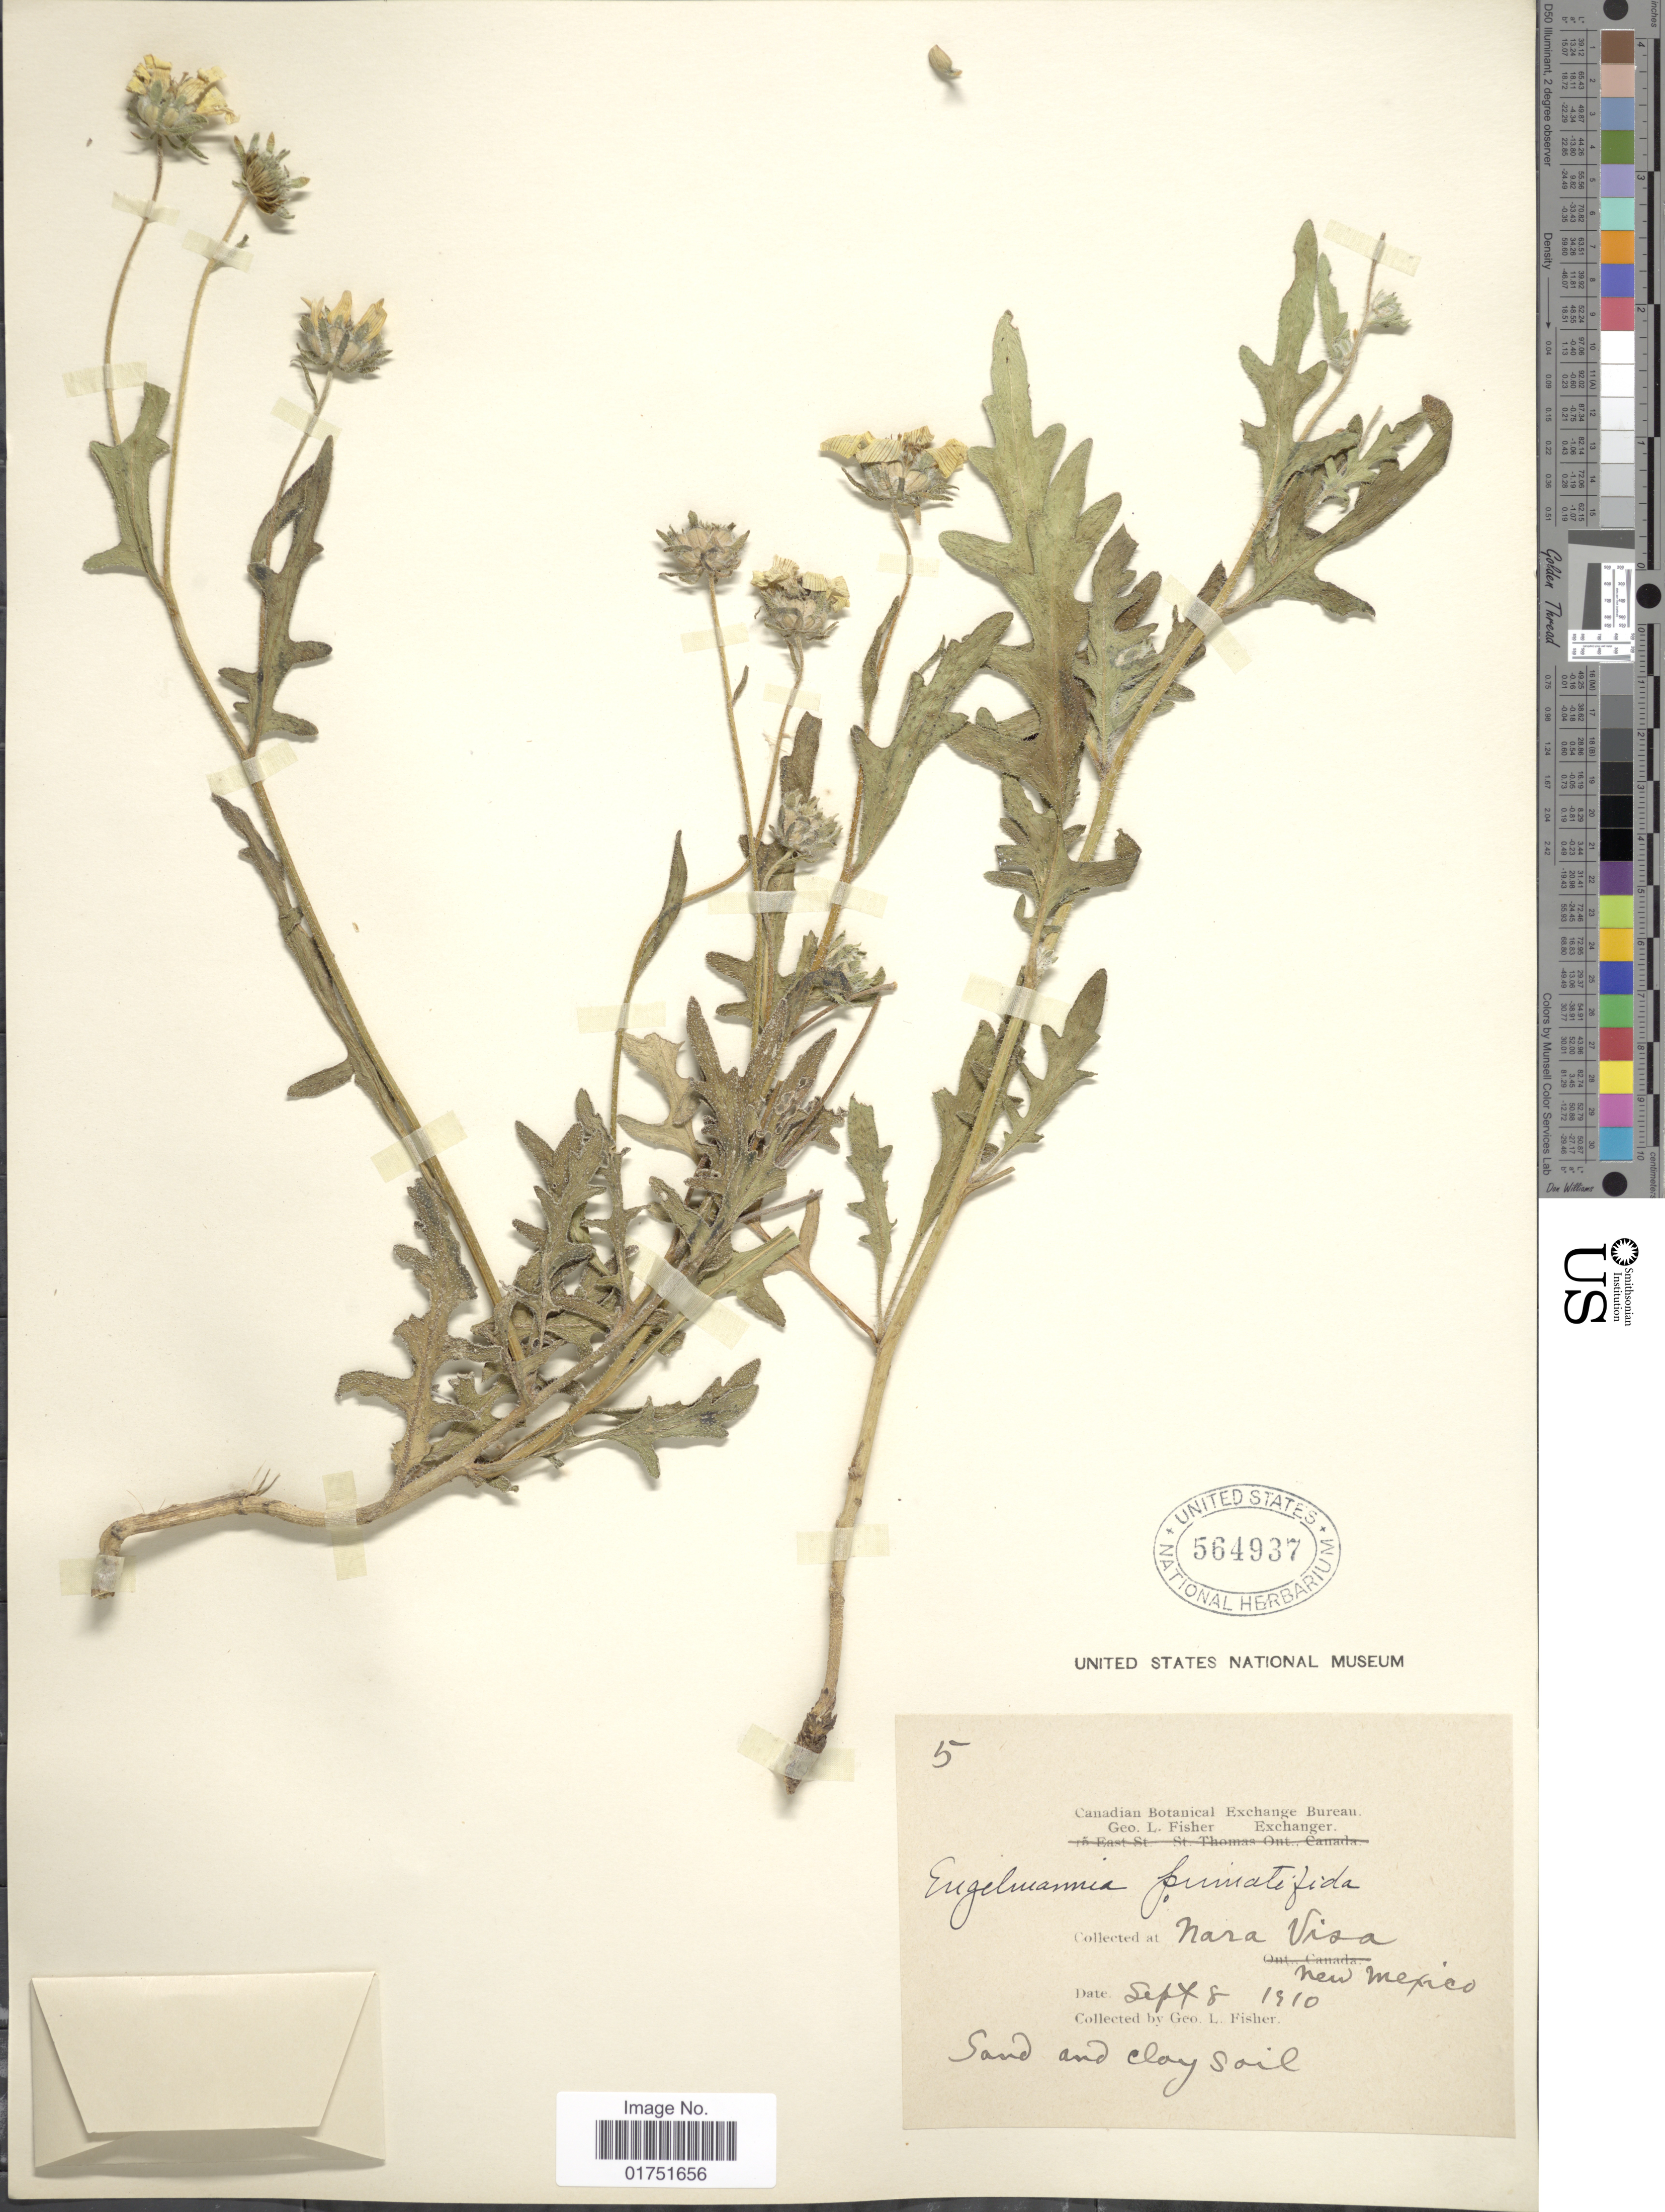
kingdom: Plantae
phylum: Tracheophyta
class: Magnoliopsida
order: Asterales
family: Asteraceae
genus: Engelmannia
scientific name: Engelmannia pinnatifida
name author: Torr. & A. Gray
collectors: G. L. Fisher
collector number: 5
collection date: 1910-09-08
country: United States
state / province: New Mexico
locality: Nara Visa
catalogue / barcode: US 564937